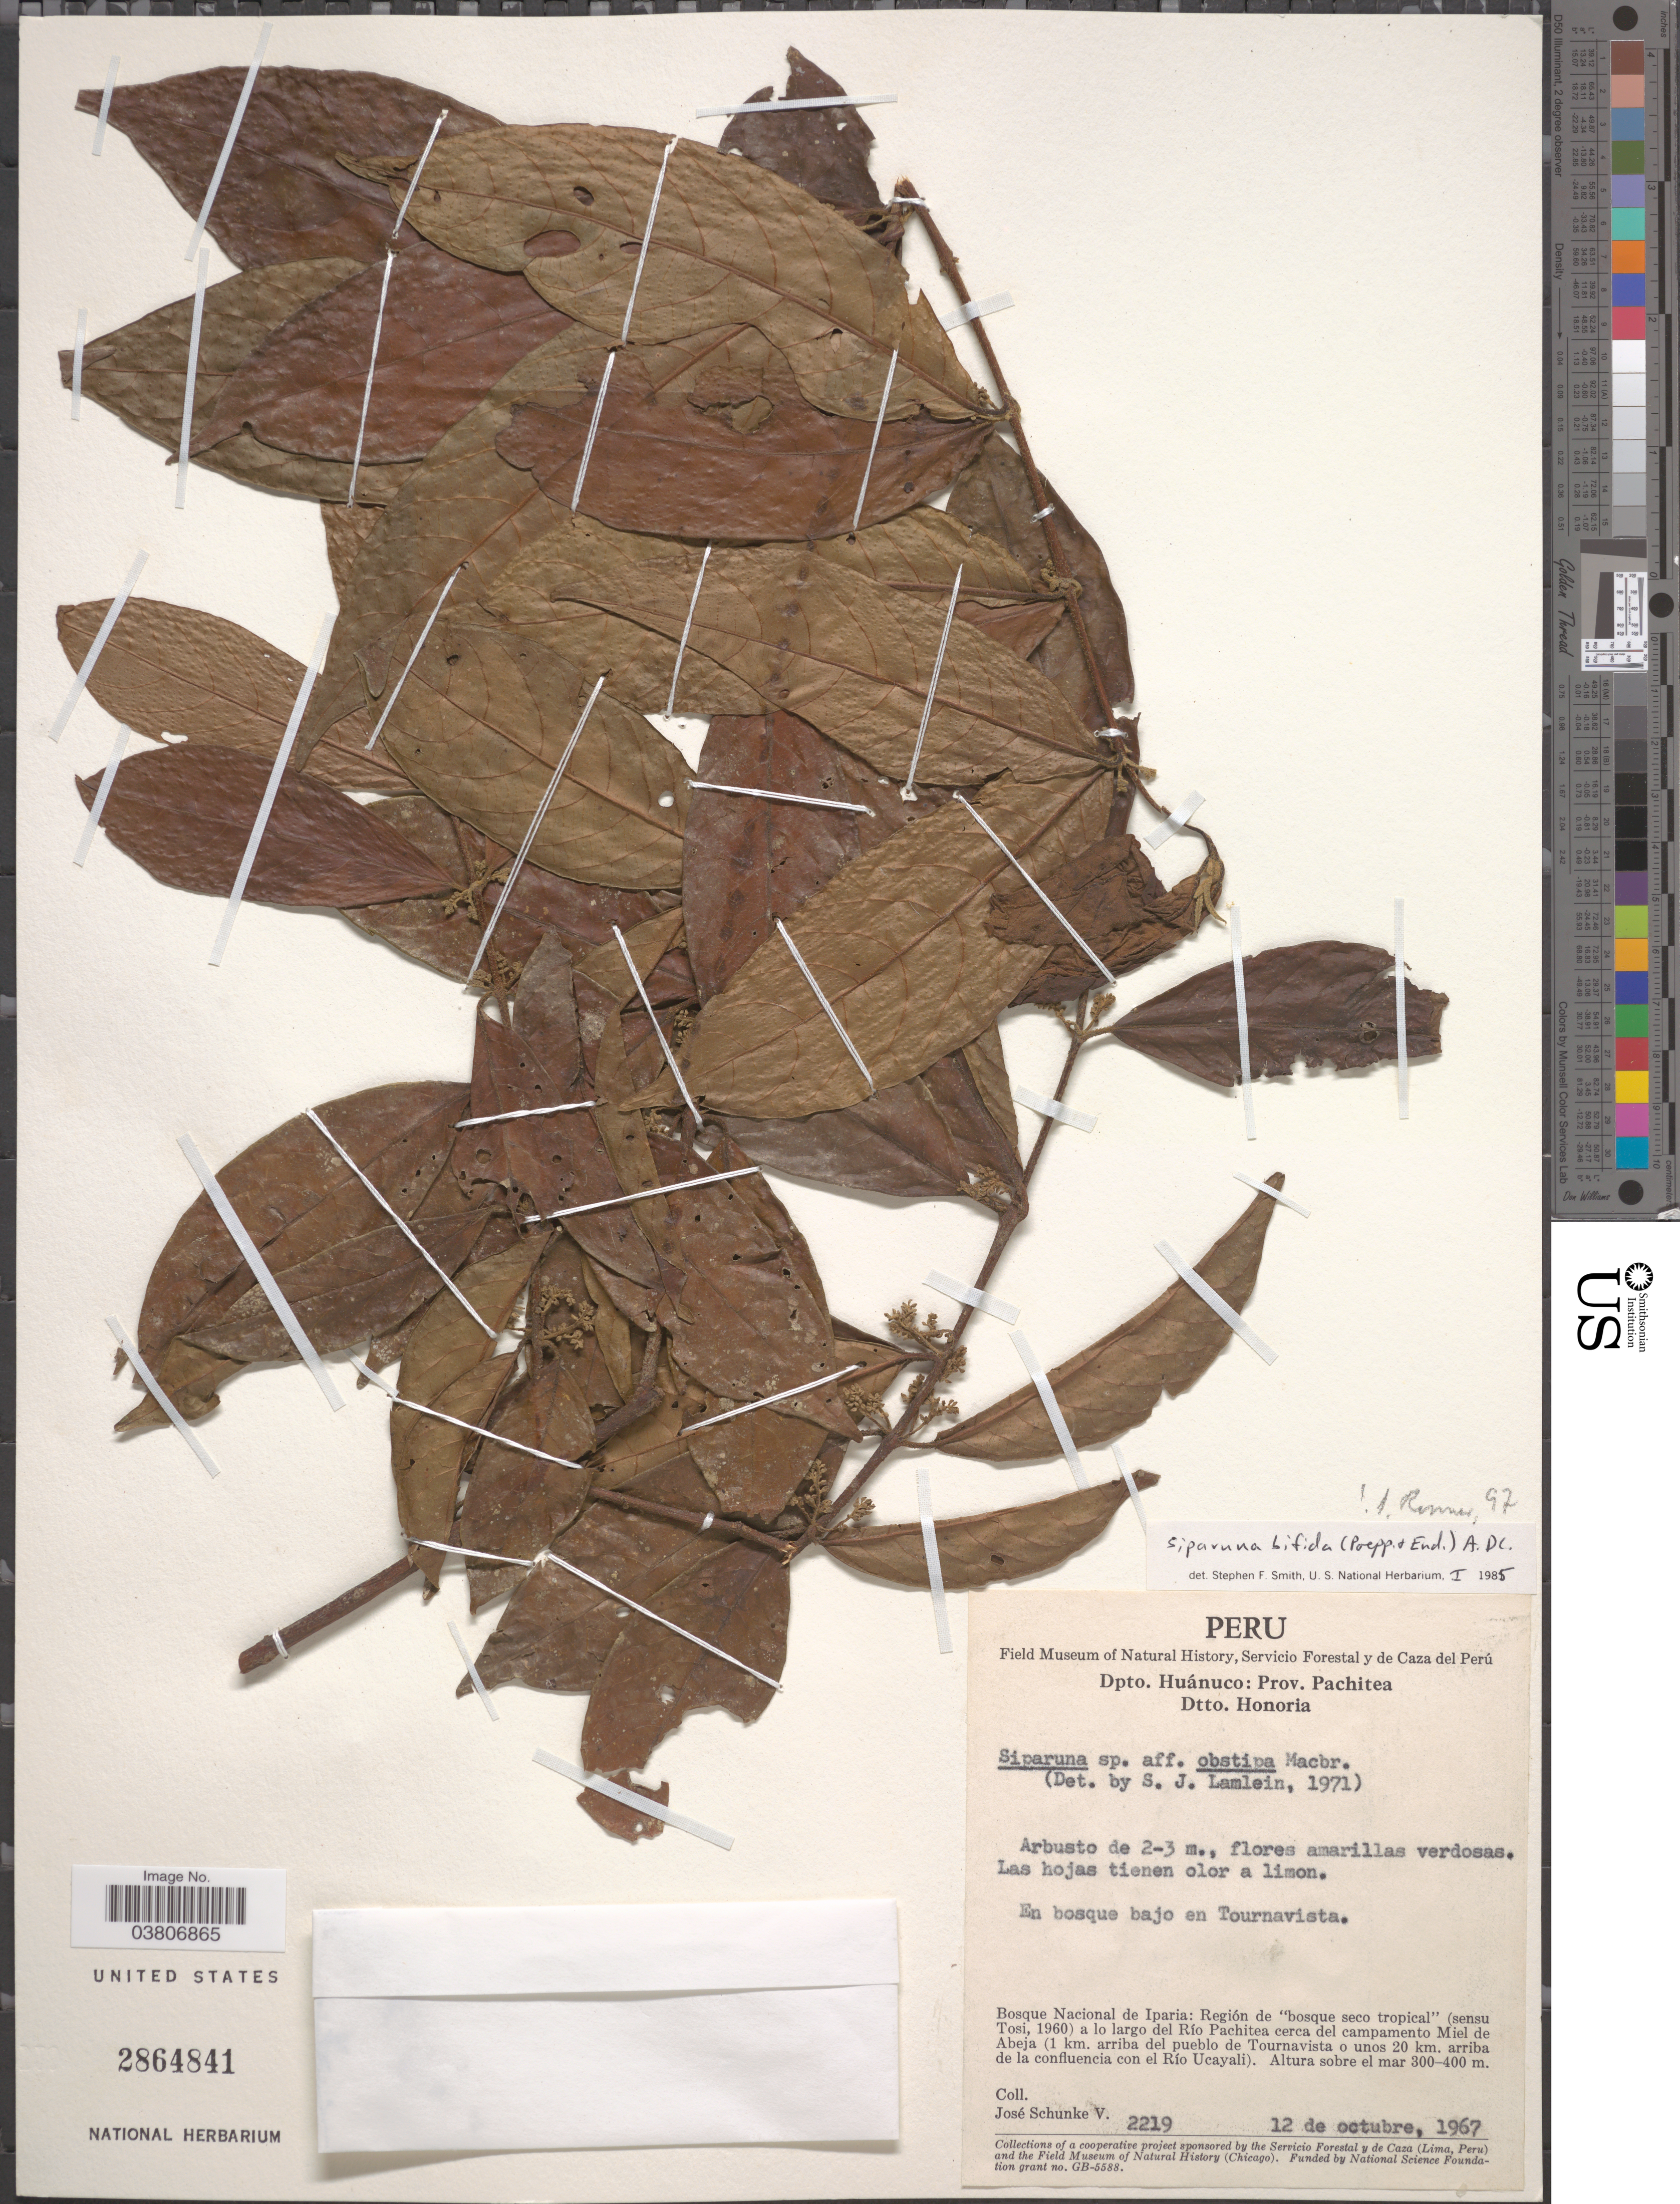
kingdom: Plantae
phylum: Tracheophyta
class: Magnoliopsida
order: Laurales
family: Siparunaceae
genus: Siparuna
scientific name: Siparuna bifida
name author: (Poepp. & Endl.) A. DC.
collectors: J. Schunke Vigo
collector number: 2219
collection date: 1967-10-12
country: Peru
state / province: Huánuco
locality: Dpto. Huánuco: Prov. Pachitea, Dtto. Honoria. En bosque bajo en Tournavista. Bosque Nacional de Iparia: Región de 'bosque seco tropical' (sensu Tosi, 1960) a lo largo del Río Pachitea cerca del campamento Miel de Abeja (1 km. arriba del pueblo de Tournavista o unos 20 km. arriba de la confluencia con el Río Ucayali).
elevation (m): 300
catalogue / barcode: US 2864841